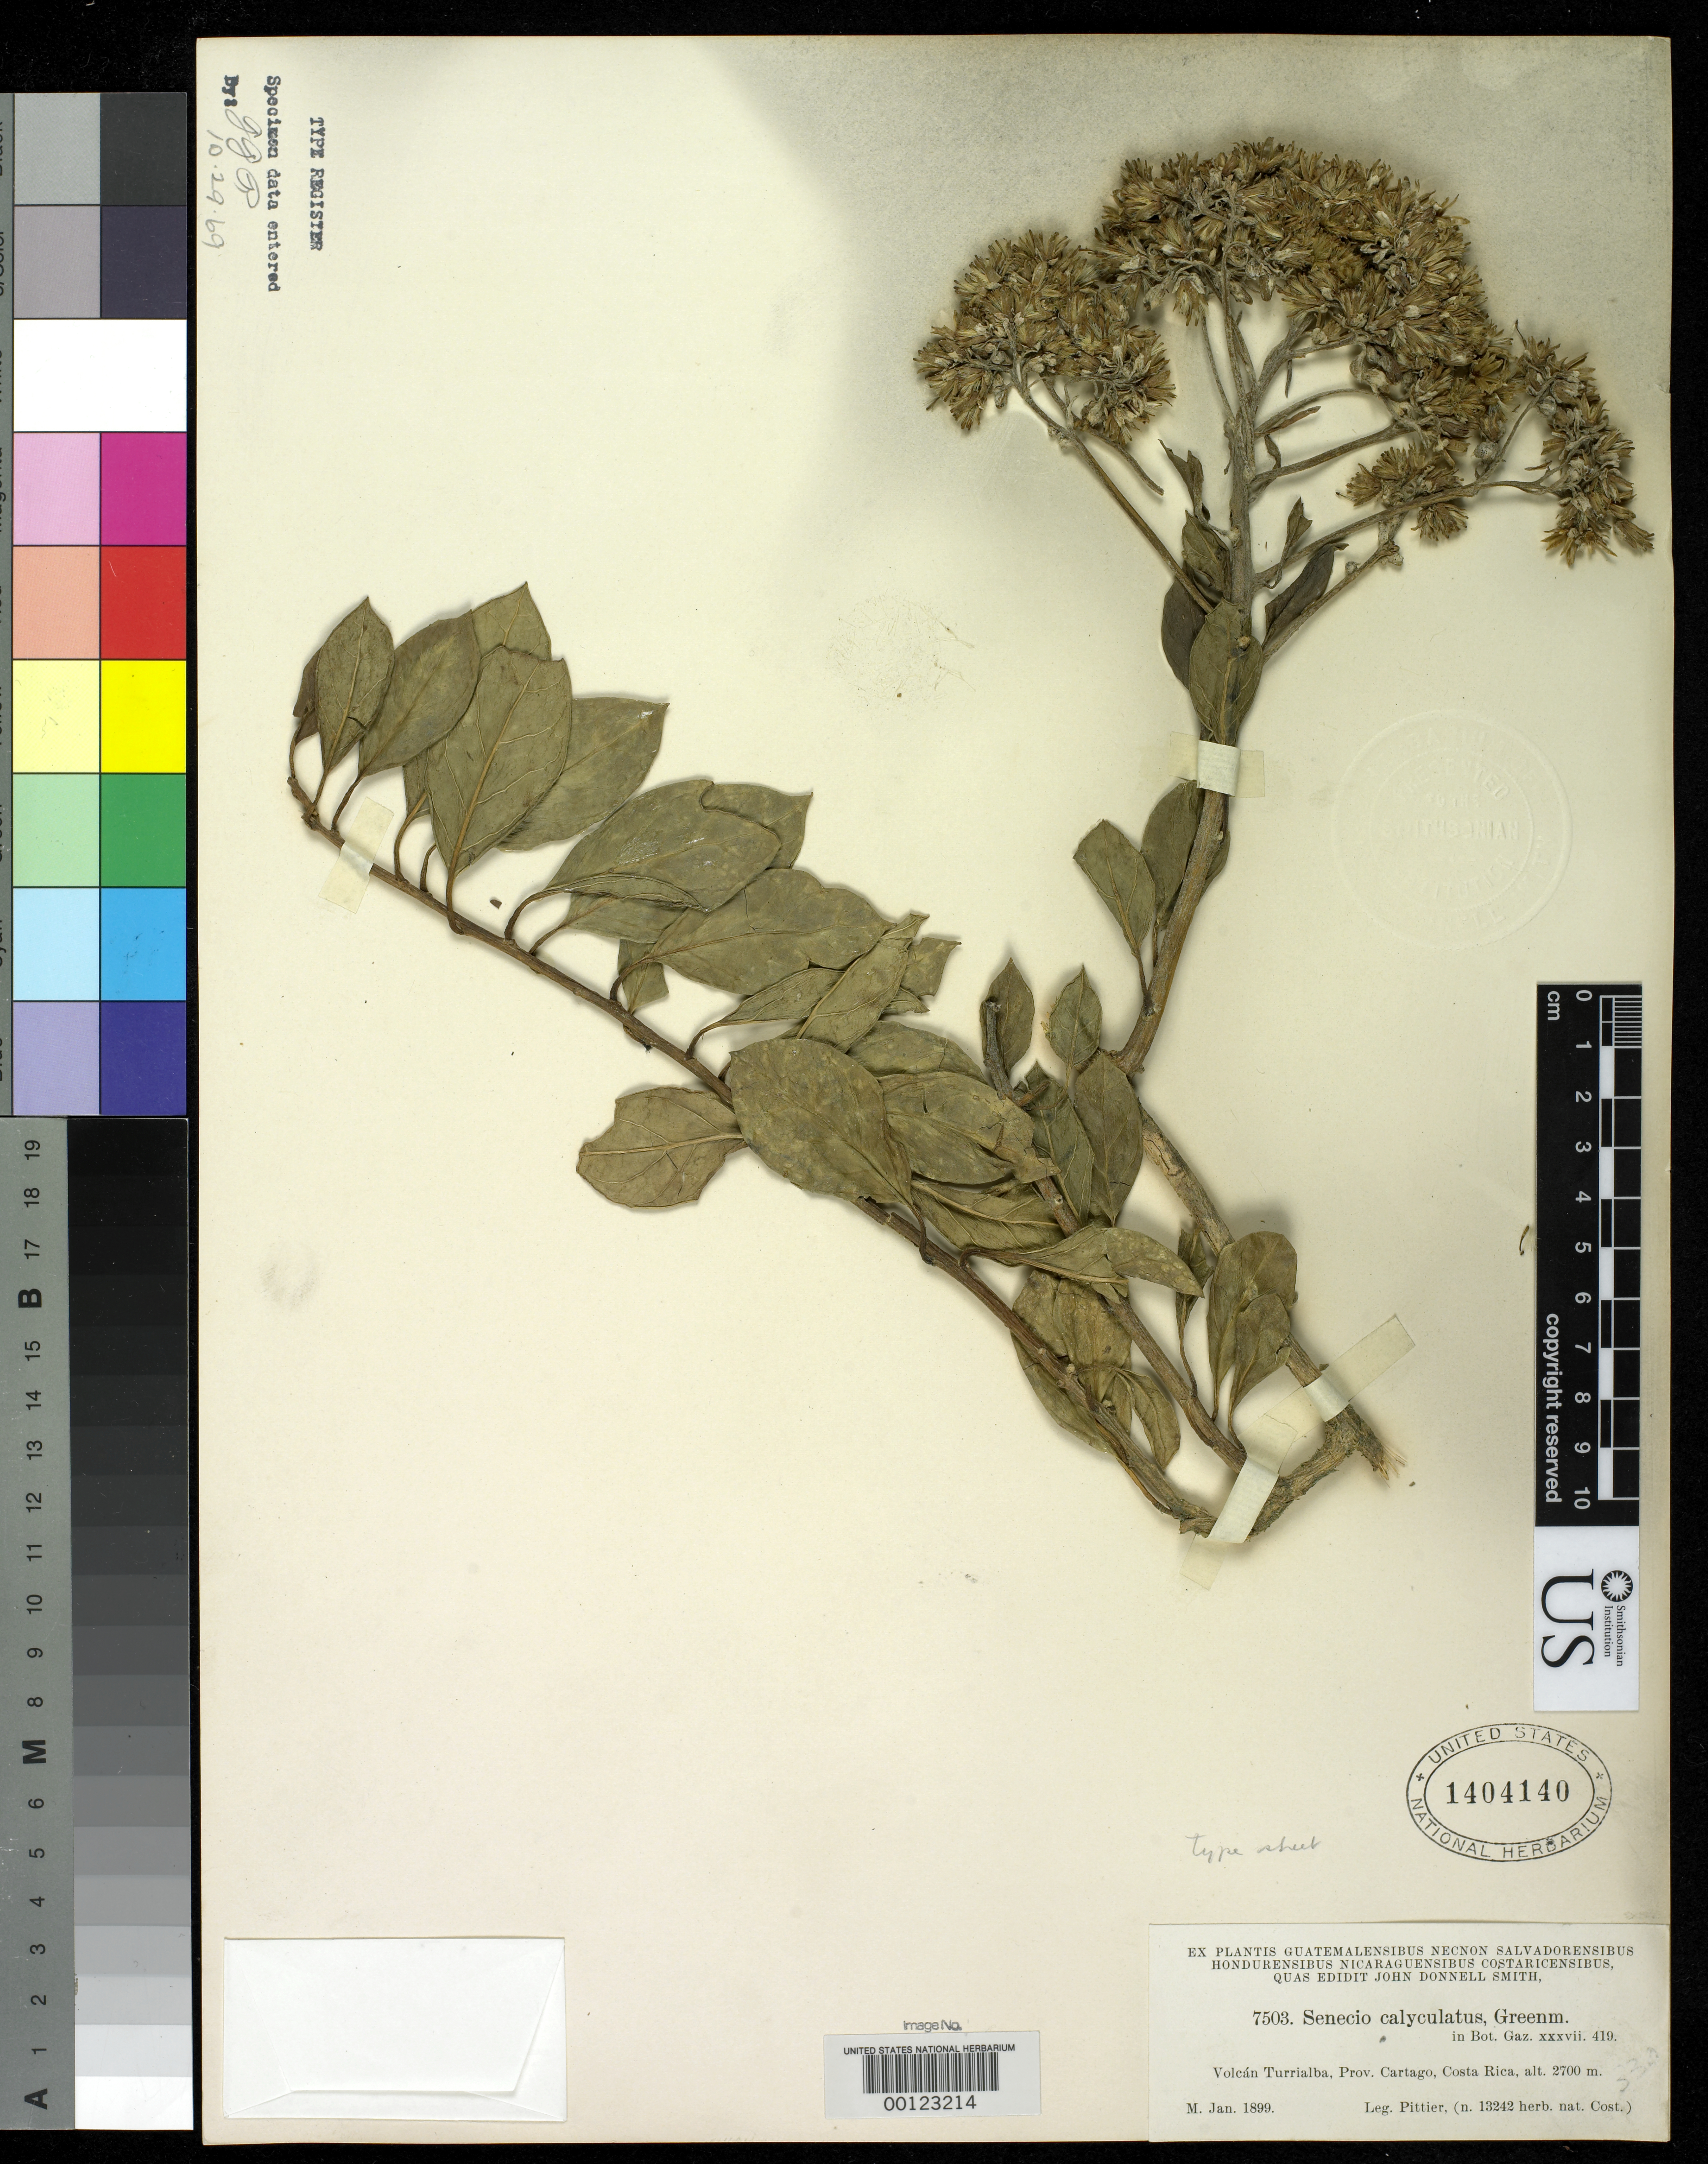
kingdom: Plantae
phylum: Tracheophyta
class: Magnoliopsida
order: Asterales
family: Asteraceae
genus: Senecio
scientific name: Senecio calyculatus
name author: Greenm. ex Donn. Sm.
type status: Holotype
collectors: H. F. Pittier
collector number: J.D.S 7503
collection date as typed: Jan 1899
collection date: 1899-01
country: Costa Rica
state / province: Cartago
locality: Volcan Turrialba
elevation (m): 2700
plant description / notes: This sheet (USNH 1404140) received from John Donnell Smith herbarium and presumably the holotype.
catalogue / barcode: US 1404140